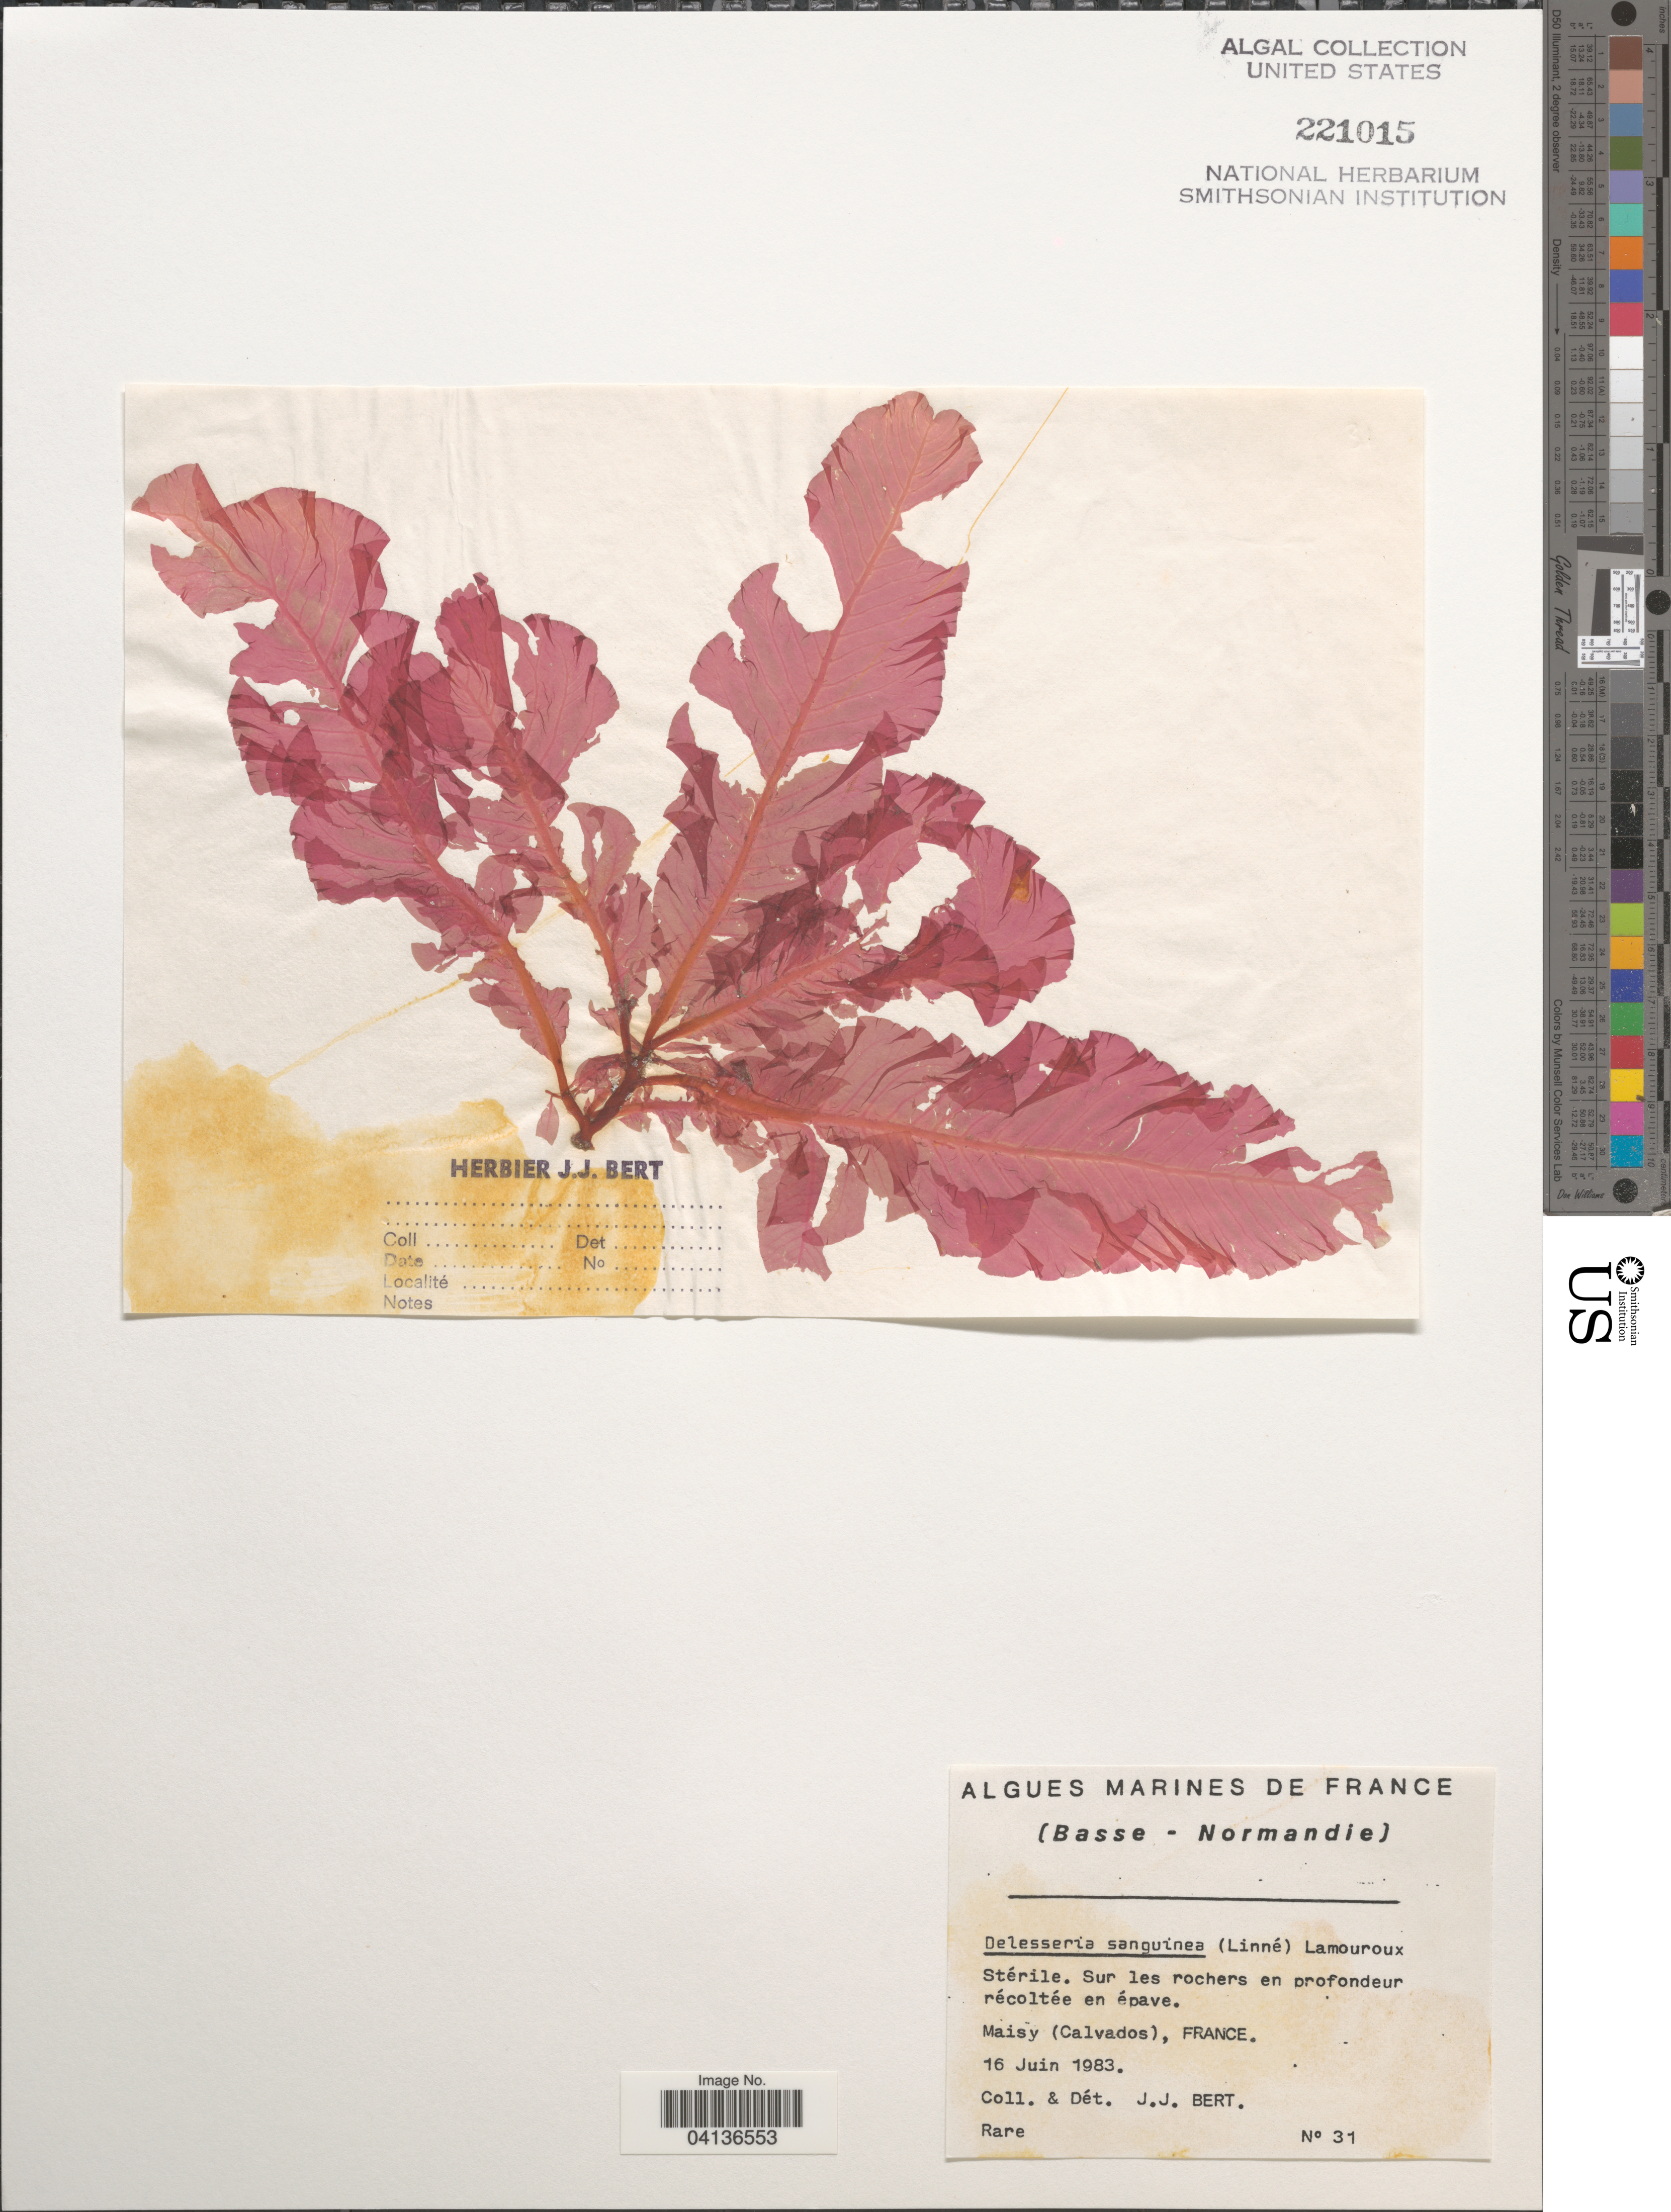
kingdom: Plantae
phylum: Rhodophyta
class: Florideophyceae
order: Ceramiales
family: Delesseriaceae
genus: Delesseria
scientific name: Delesseria sanguinea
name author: (Huds.) J.V.Lamouroux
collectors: J. Bert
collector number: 31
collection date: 1983-06-16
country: France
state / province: Normandie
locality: Sur les rochers en profondeur récoltée en épave. Maisy (Calvados).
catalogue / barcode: US 221015